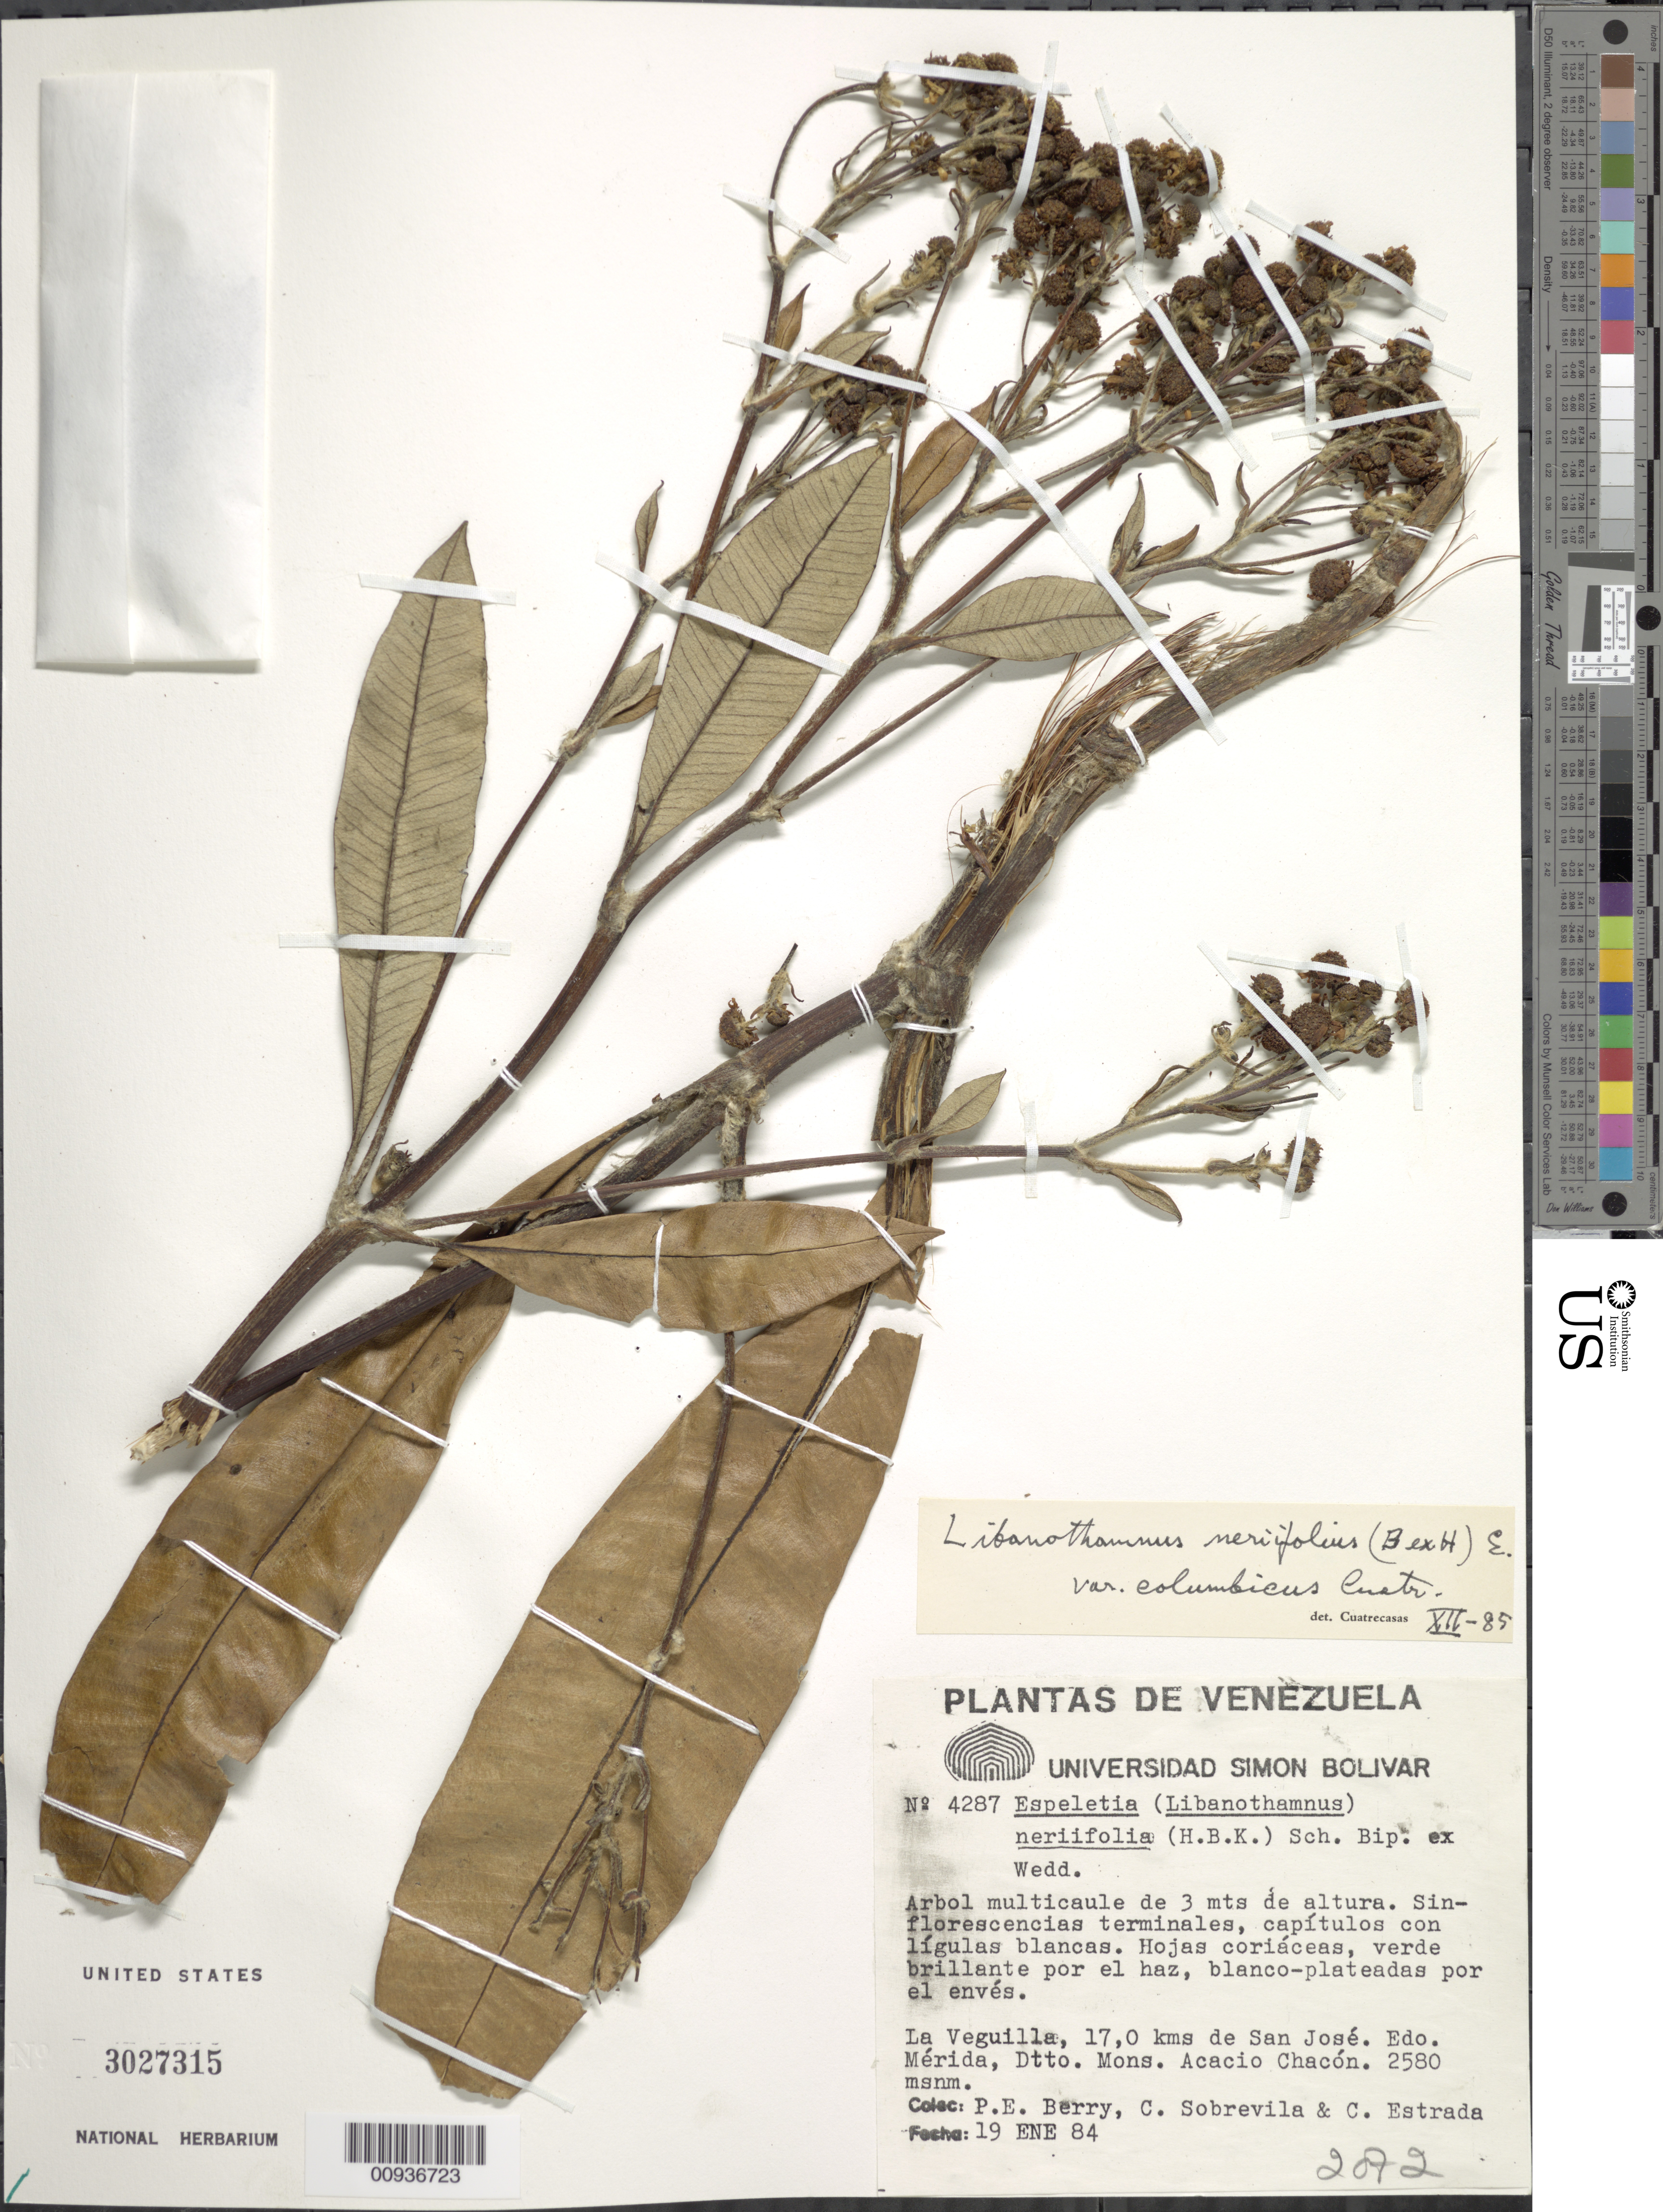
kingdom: Plantae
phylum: Tracheophyta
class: Magnoliopsida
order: Asterales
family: Asteraceae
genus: Libanothamnus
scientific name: Libanothamnus neriifolius var. columbicus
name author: (Cuatrec.) Cuatrec.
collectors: P. E. Berry, C. Sobrevila & C. Estrada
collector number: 4287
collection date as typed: Transcribed d/m/y: 19/1/84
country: Venezuela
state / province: Mérida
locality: La Veguilla, 17.0 kms de San Jose, Dtto. Mons. Acacio Chacon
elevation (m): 2580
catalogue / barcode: US 3027315